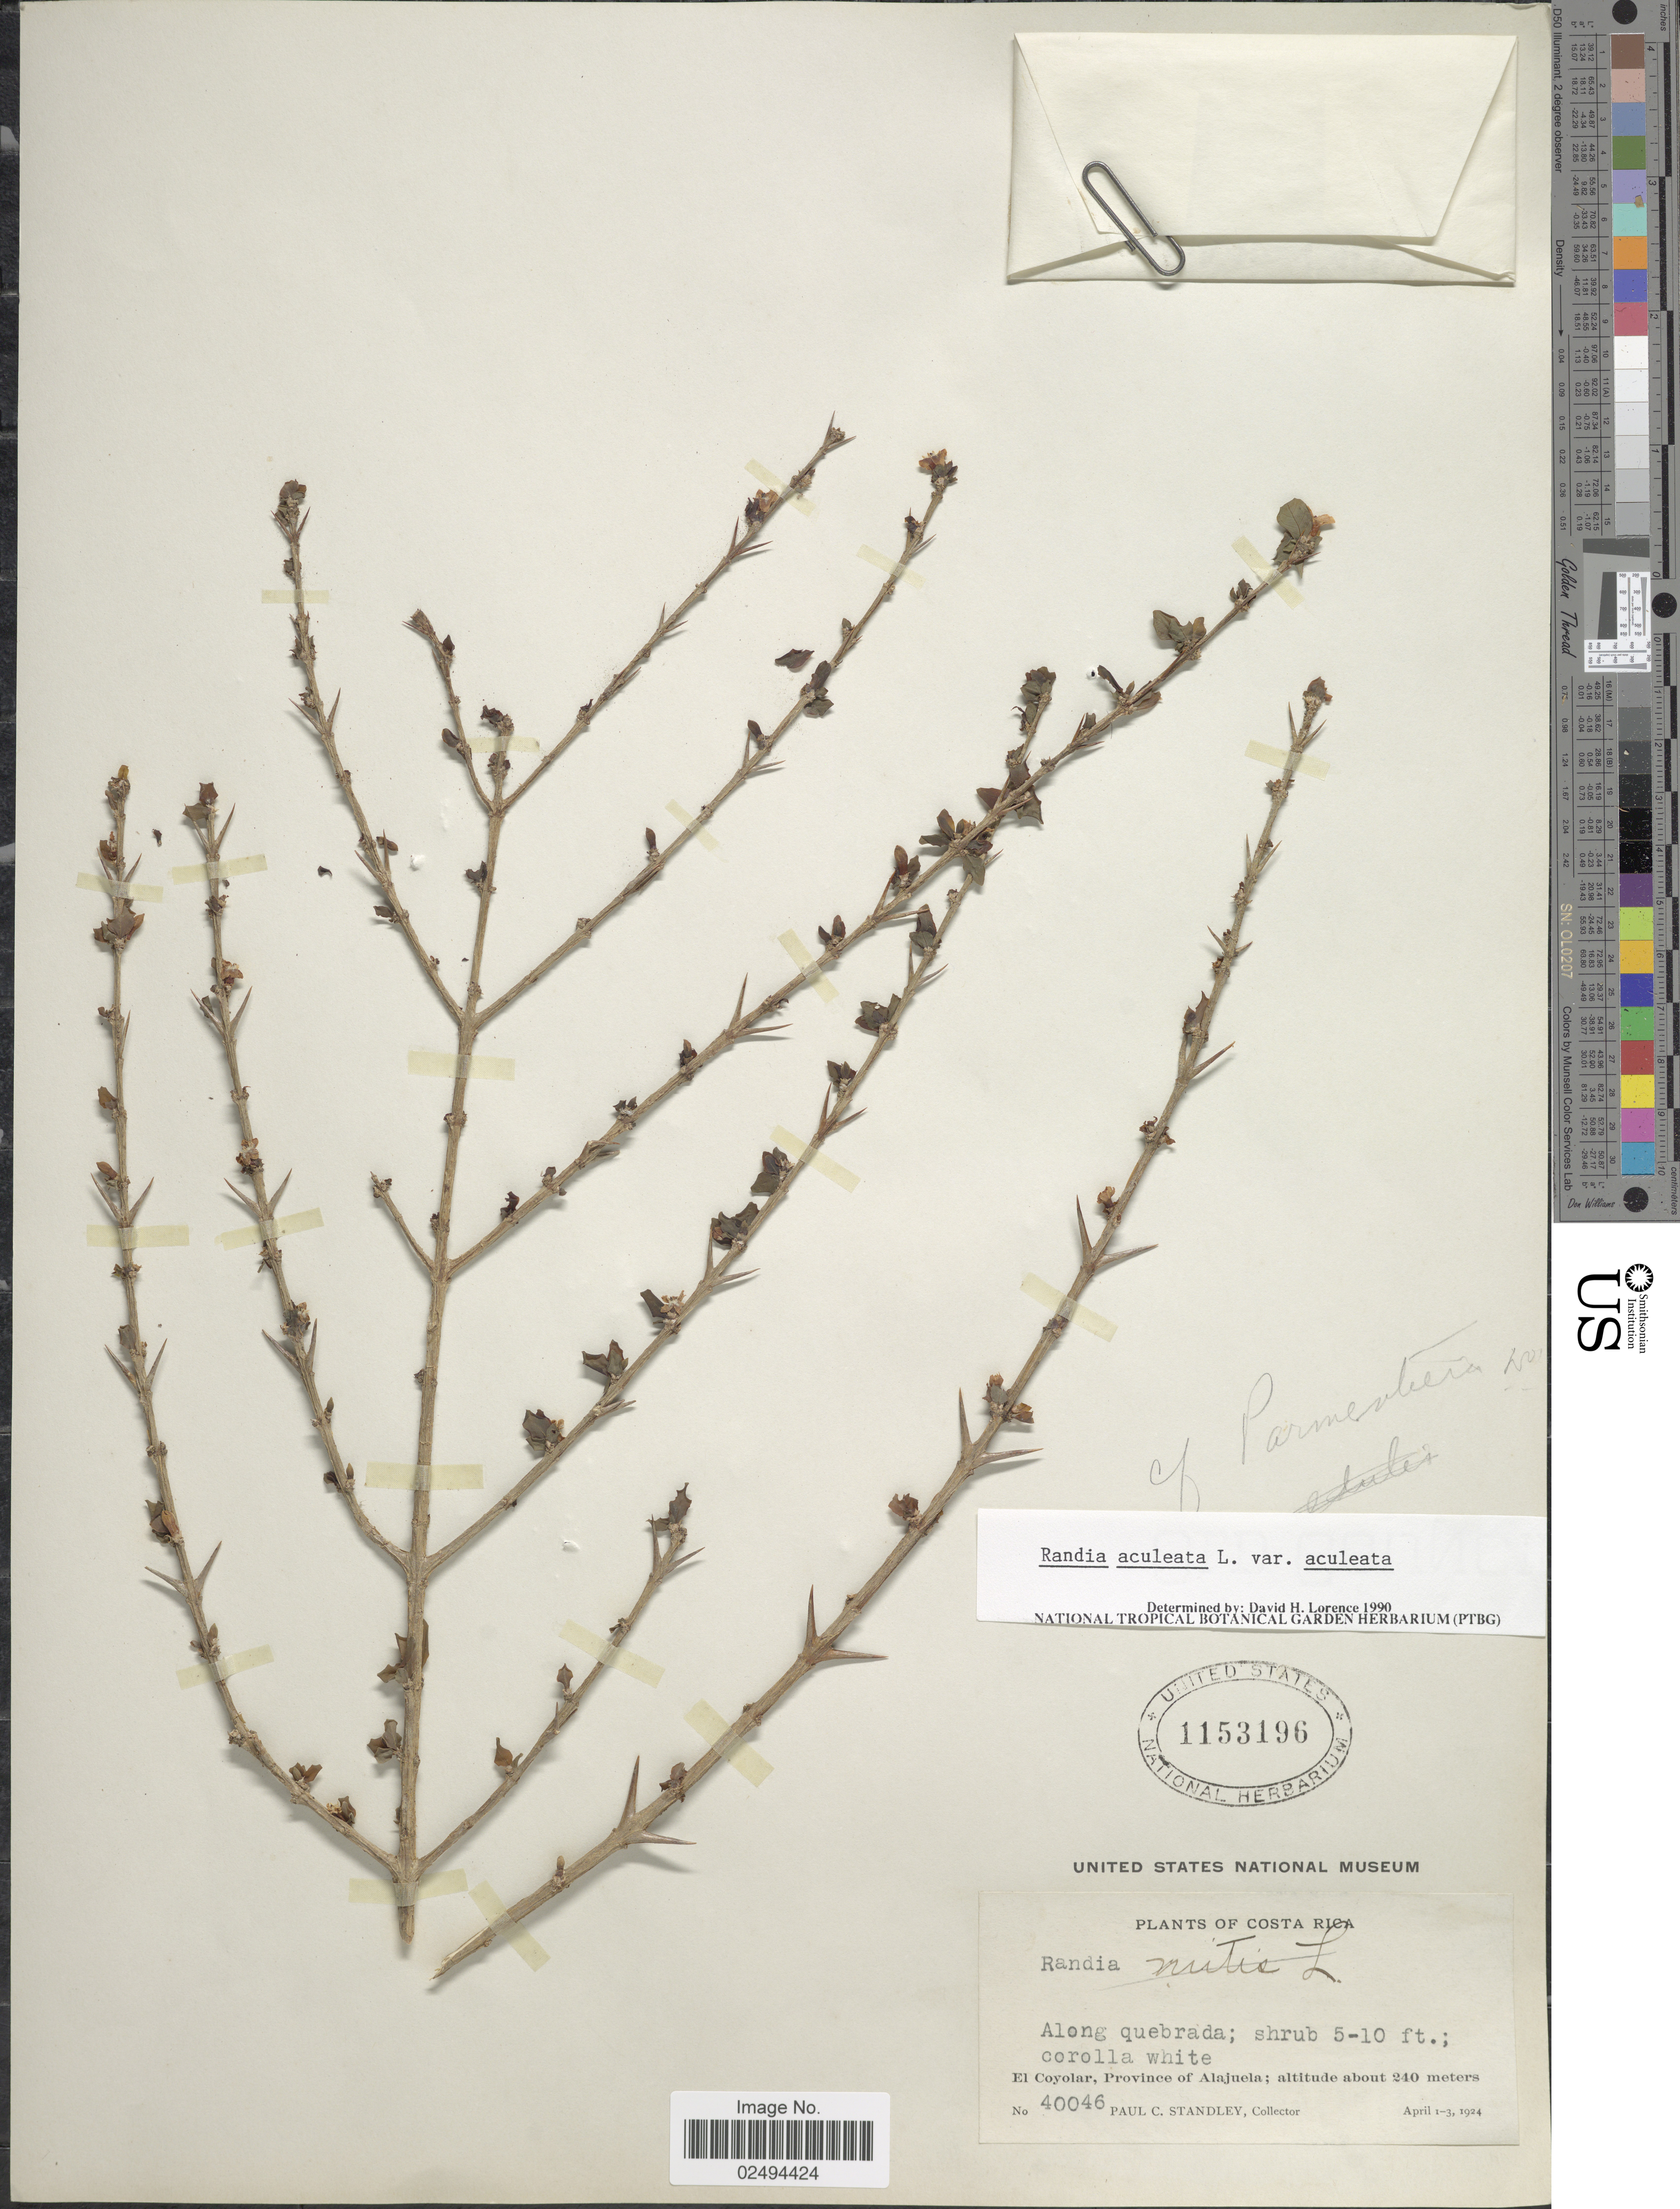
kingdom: Plantae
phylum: Tracheophyta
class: Magnoliopsida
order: Gentianales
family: Rubiaceae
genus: Randia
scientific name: Randia aculeata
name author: L.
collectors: P. C. Standley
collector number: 40046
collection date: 1924-04-01/1924-04-03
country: Costa Rica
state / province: Alajuela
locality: Along quebrada. El Coyolar, Province of Alajuela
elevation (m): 240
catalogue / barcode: US 1153196